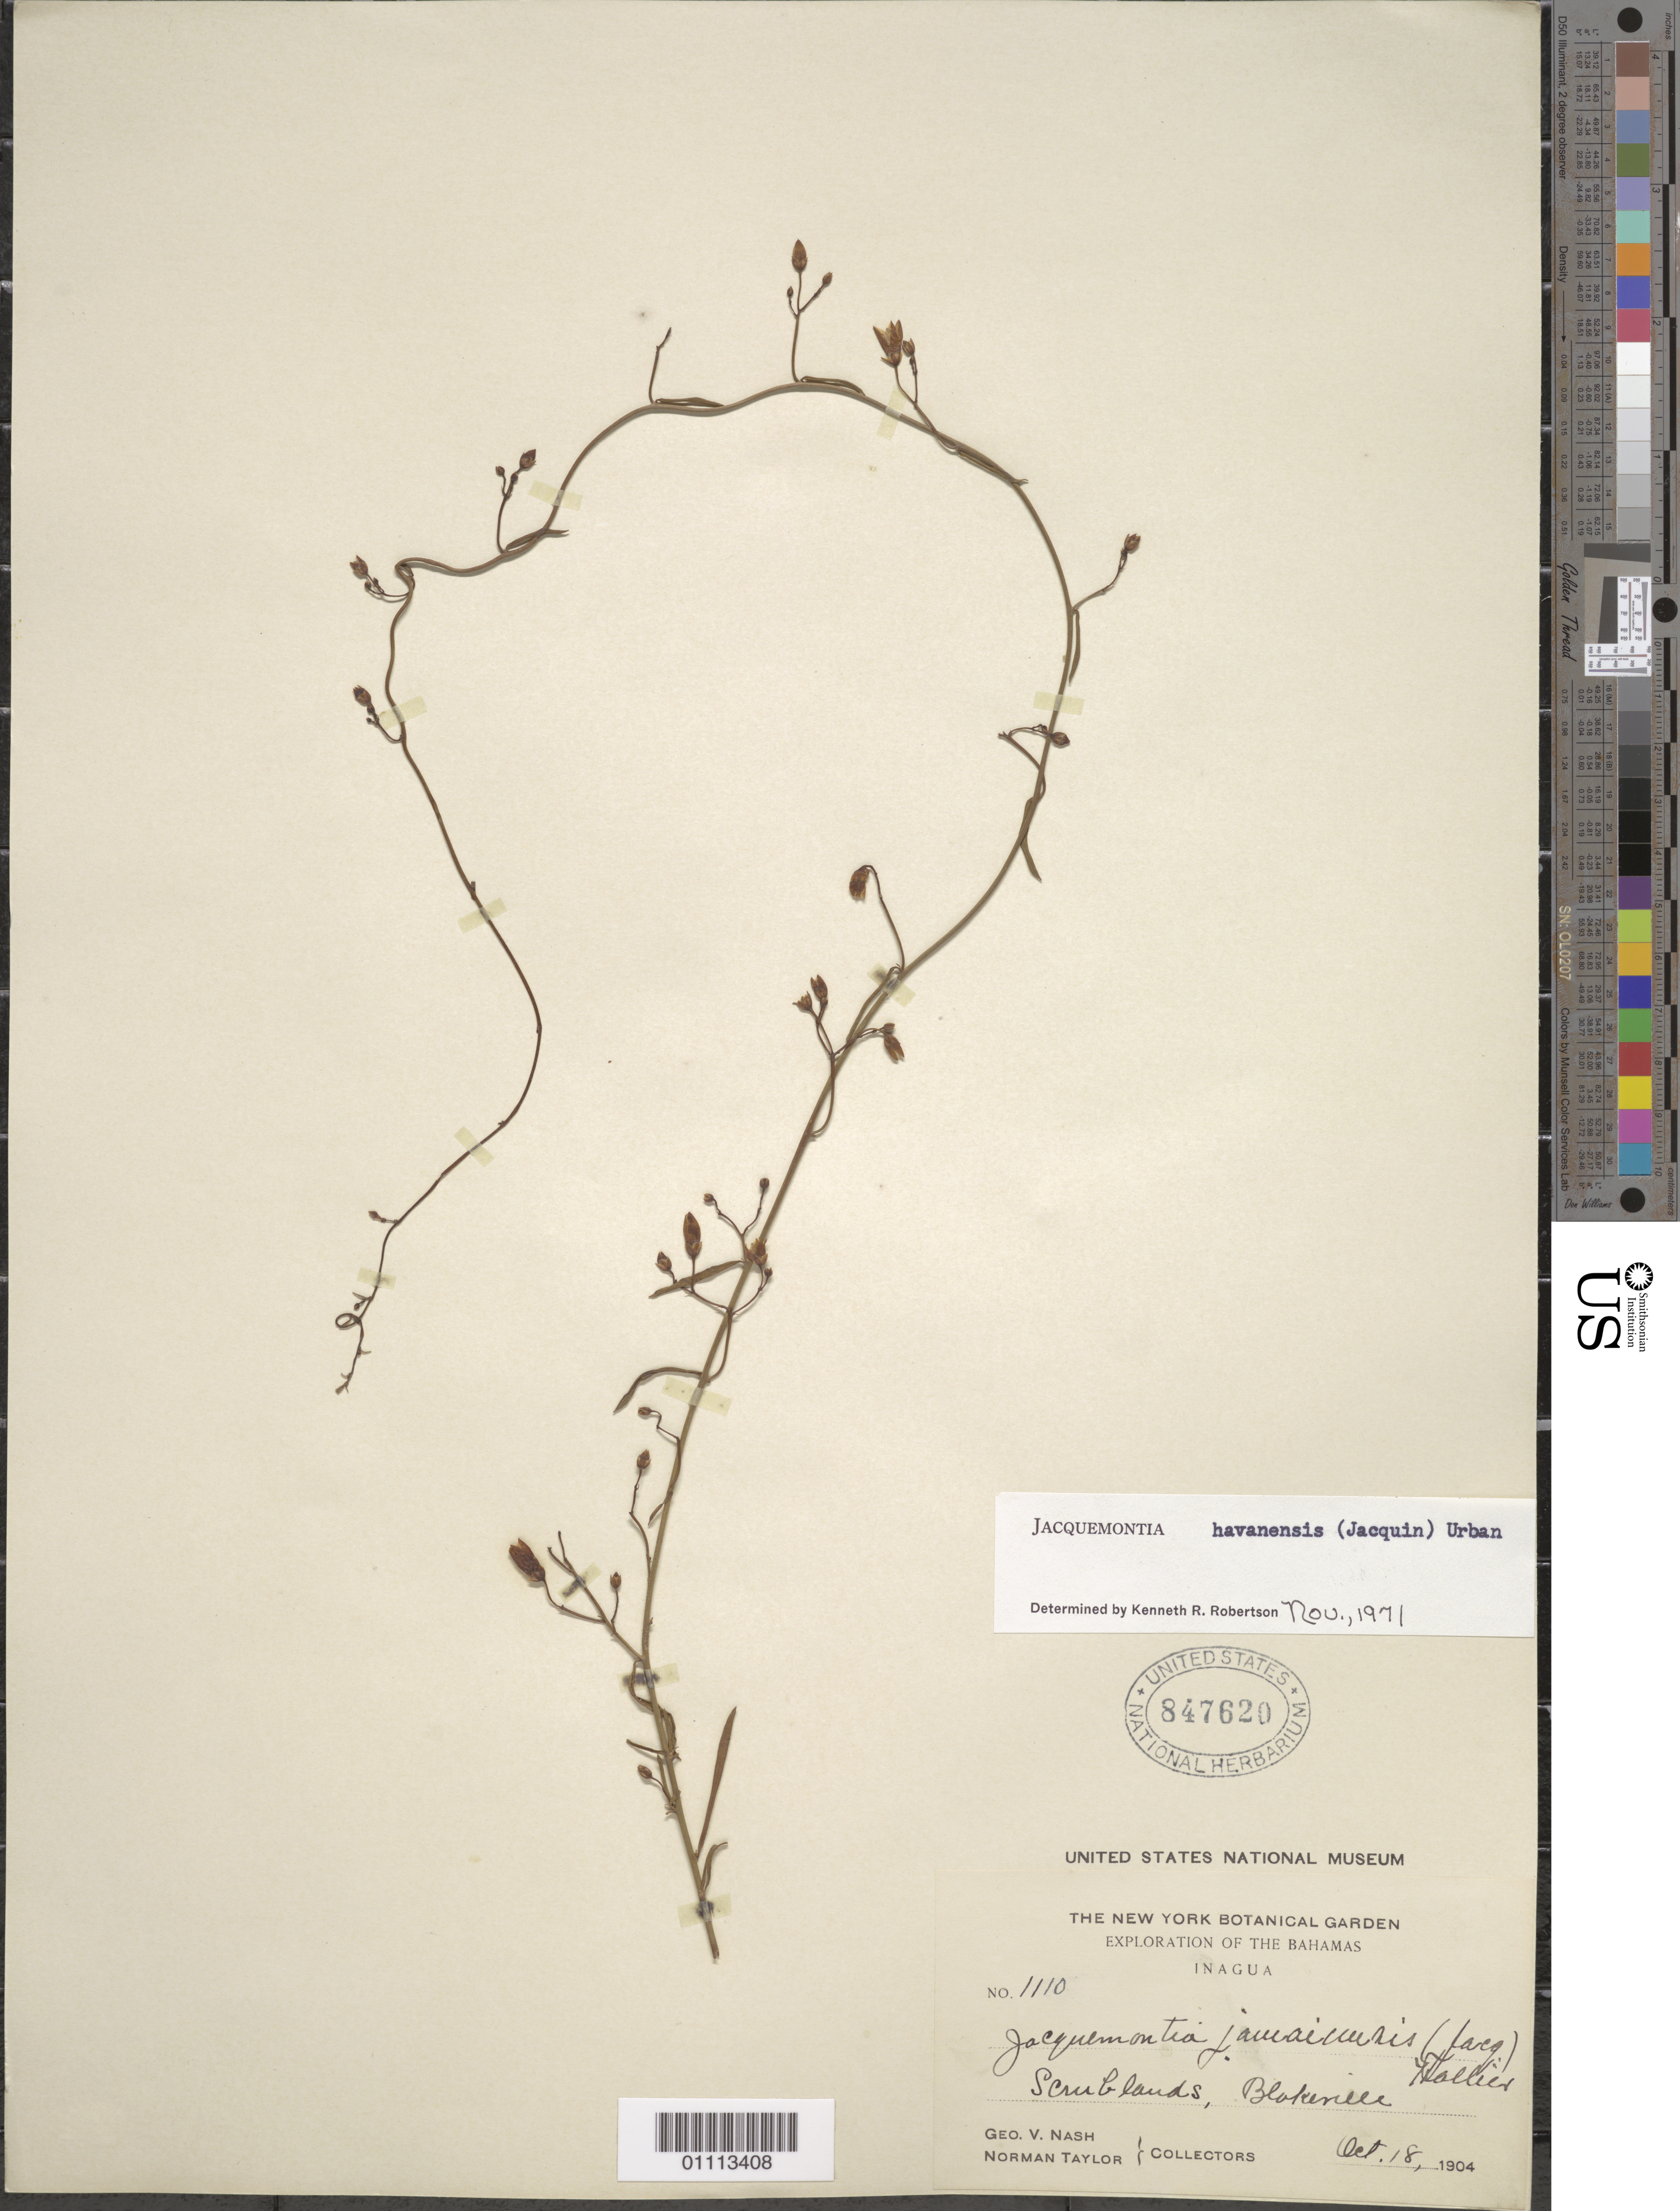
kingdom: Plantae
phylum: Tracheophyta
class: Magnoliopsida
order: Solanales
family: Convolvulaceae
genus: Jacquemontia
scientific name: Jacquemontia havanensis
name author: (Jacq.) Urb.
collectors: G. V. Nash & N. Taylor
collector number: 1110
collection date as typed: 18 Oct 1904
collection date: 1904-10-18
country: Bahamas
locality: Inagua. Scrublands, Blakeville.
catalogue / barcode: US 847620